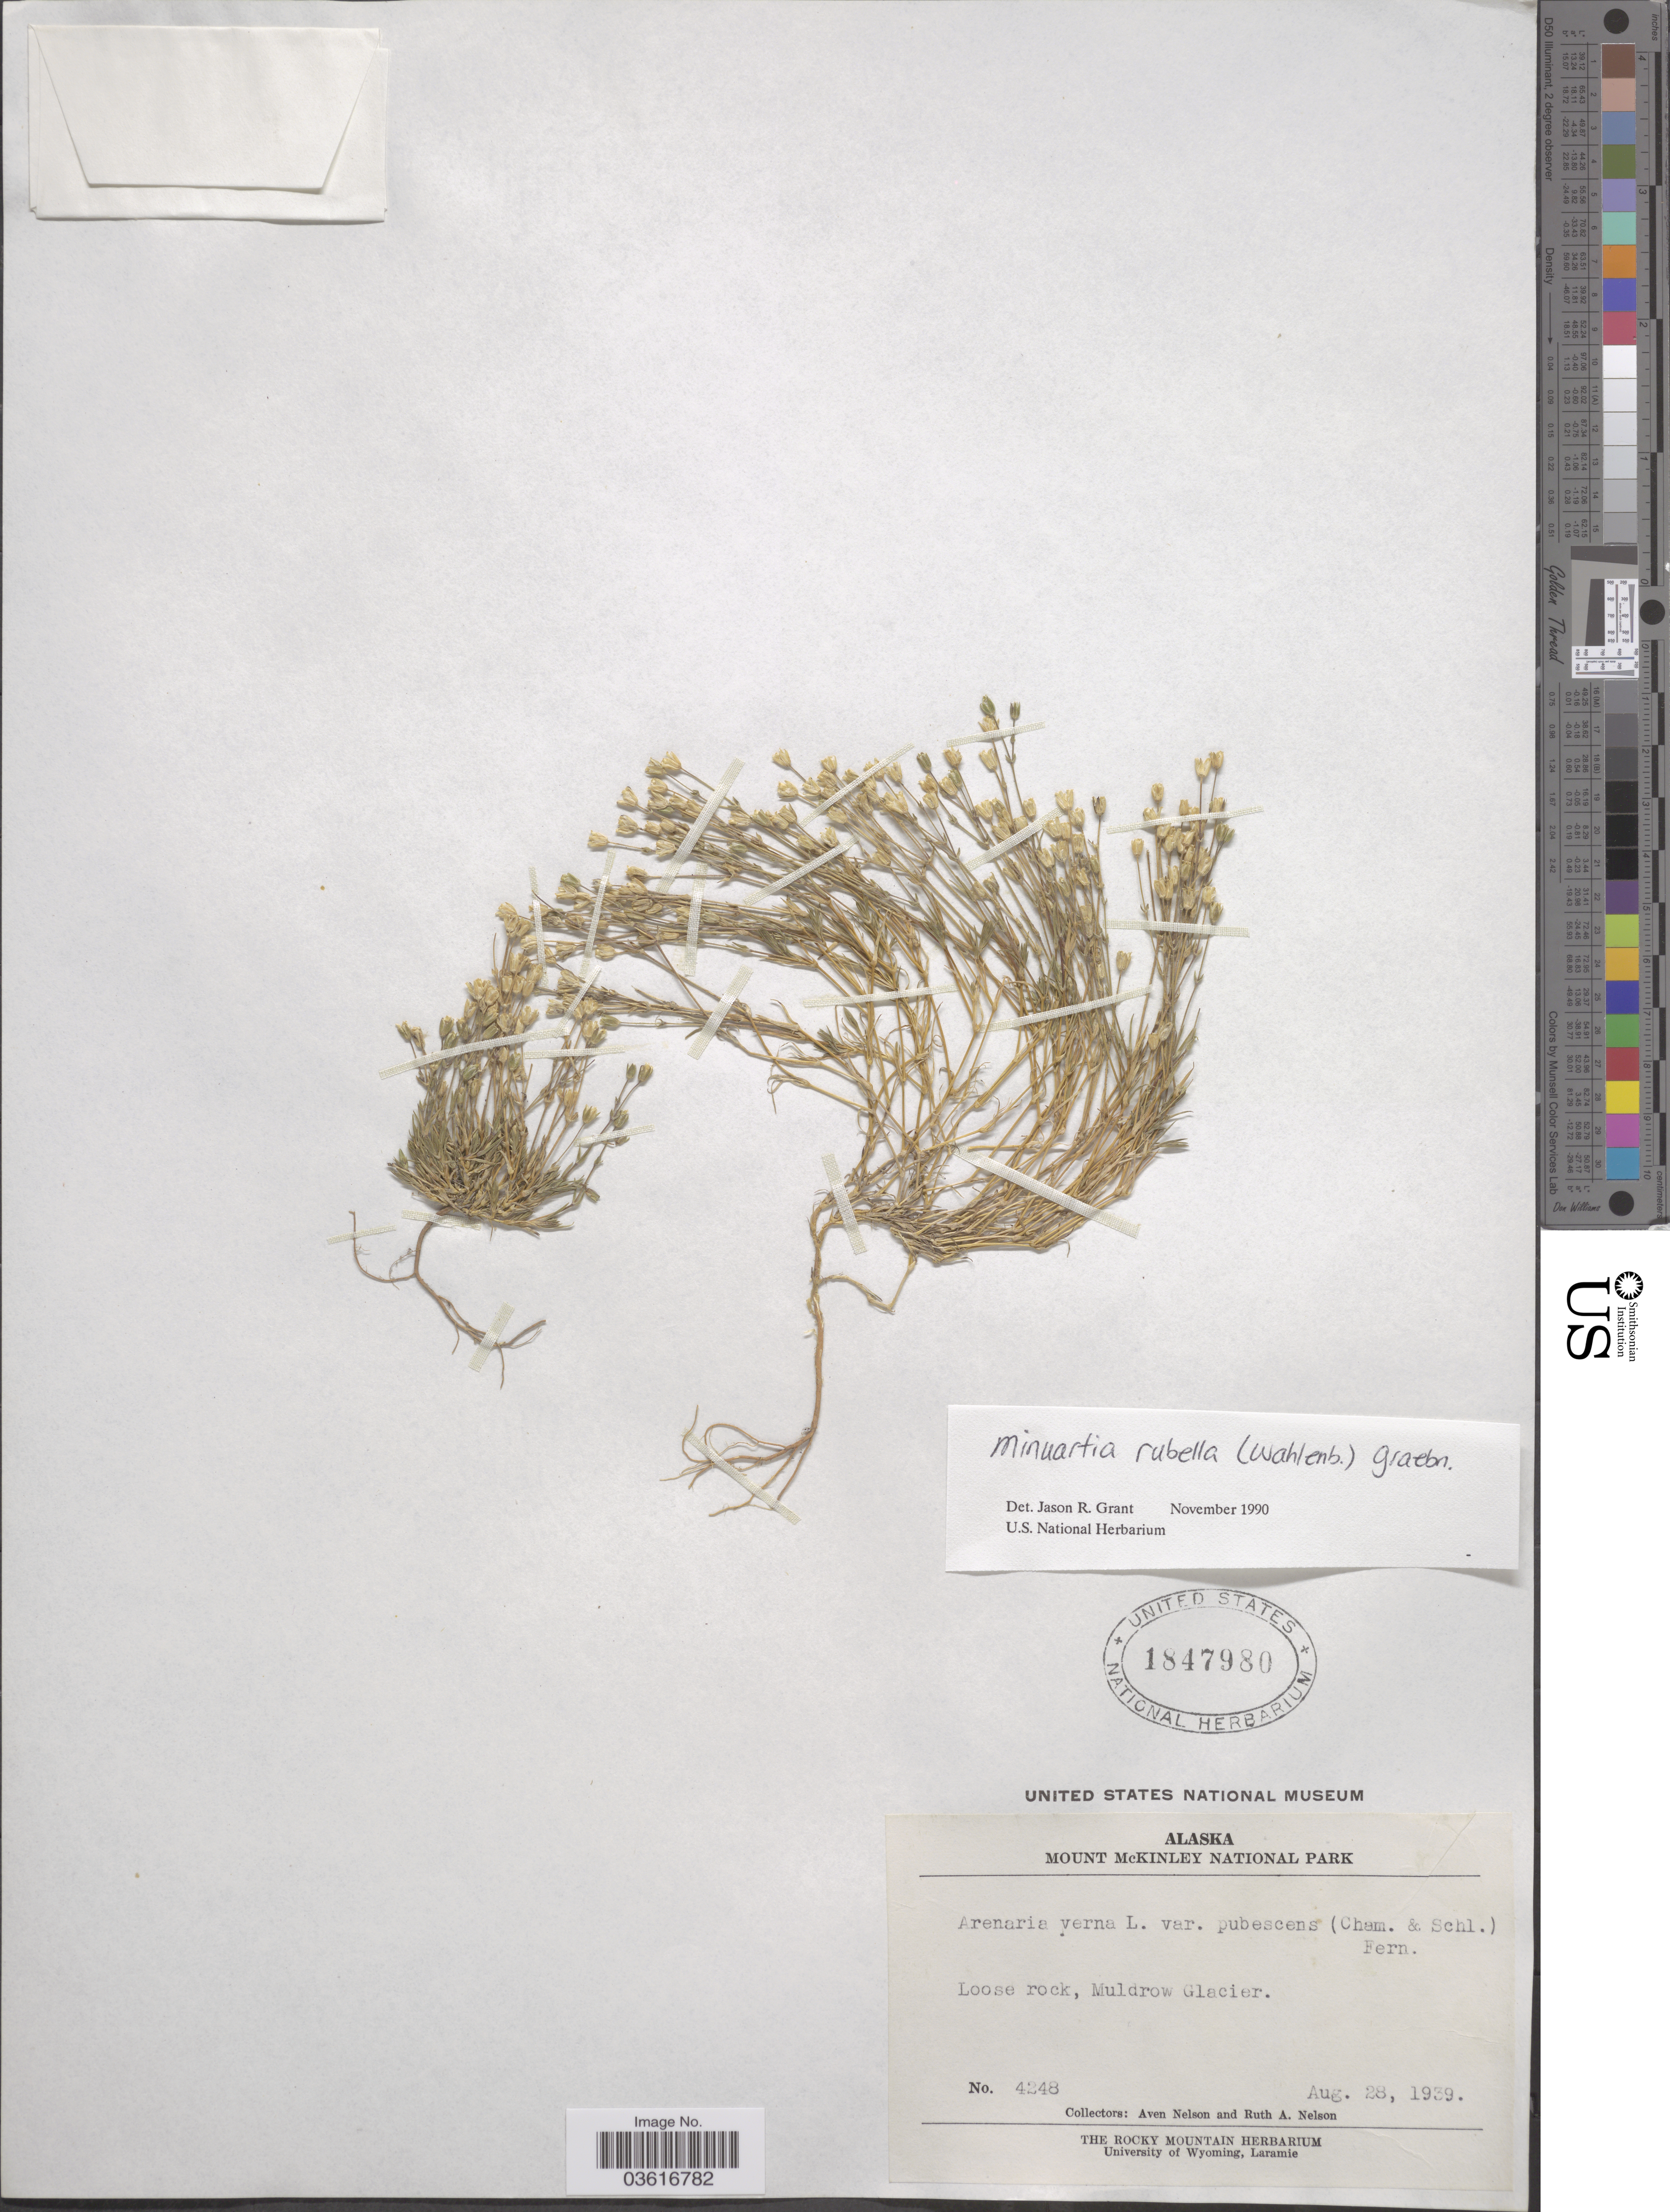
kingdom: Plantae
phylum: Tracheophyta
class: Magnoliopsida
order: Caryophyllales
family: Caryophyllaceae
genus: Minuartia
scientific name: Minuartia rubella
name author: (Wahlenb.) Hiern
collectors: A. Nelson & R. A. Nelson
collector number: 4248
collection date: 1939-08-28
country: United States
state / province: Alaska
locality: Mount McKinley National Park. Loose rock, Muldrow Glacier.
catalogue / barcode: US 1847980